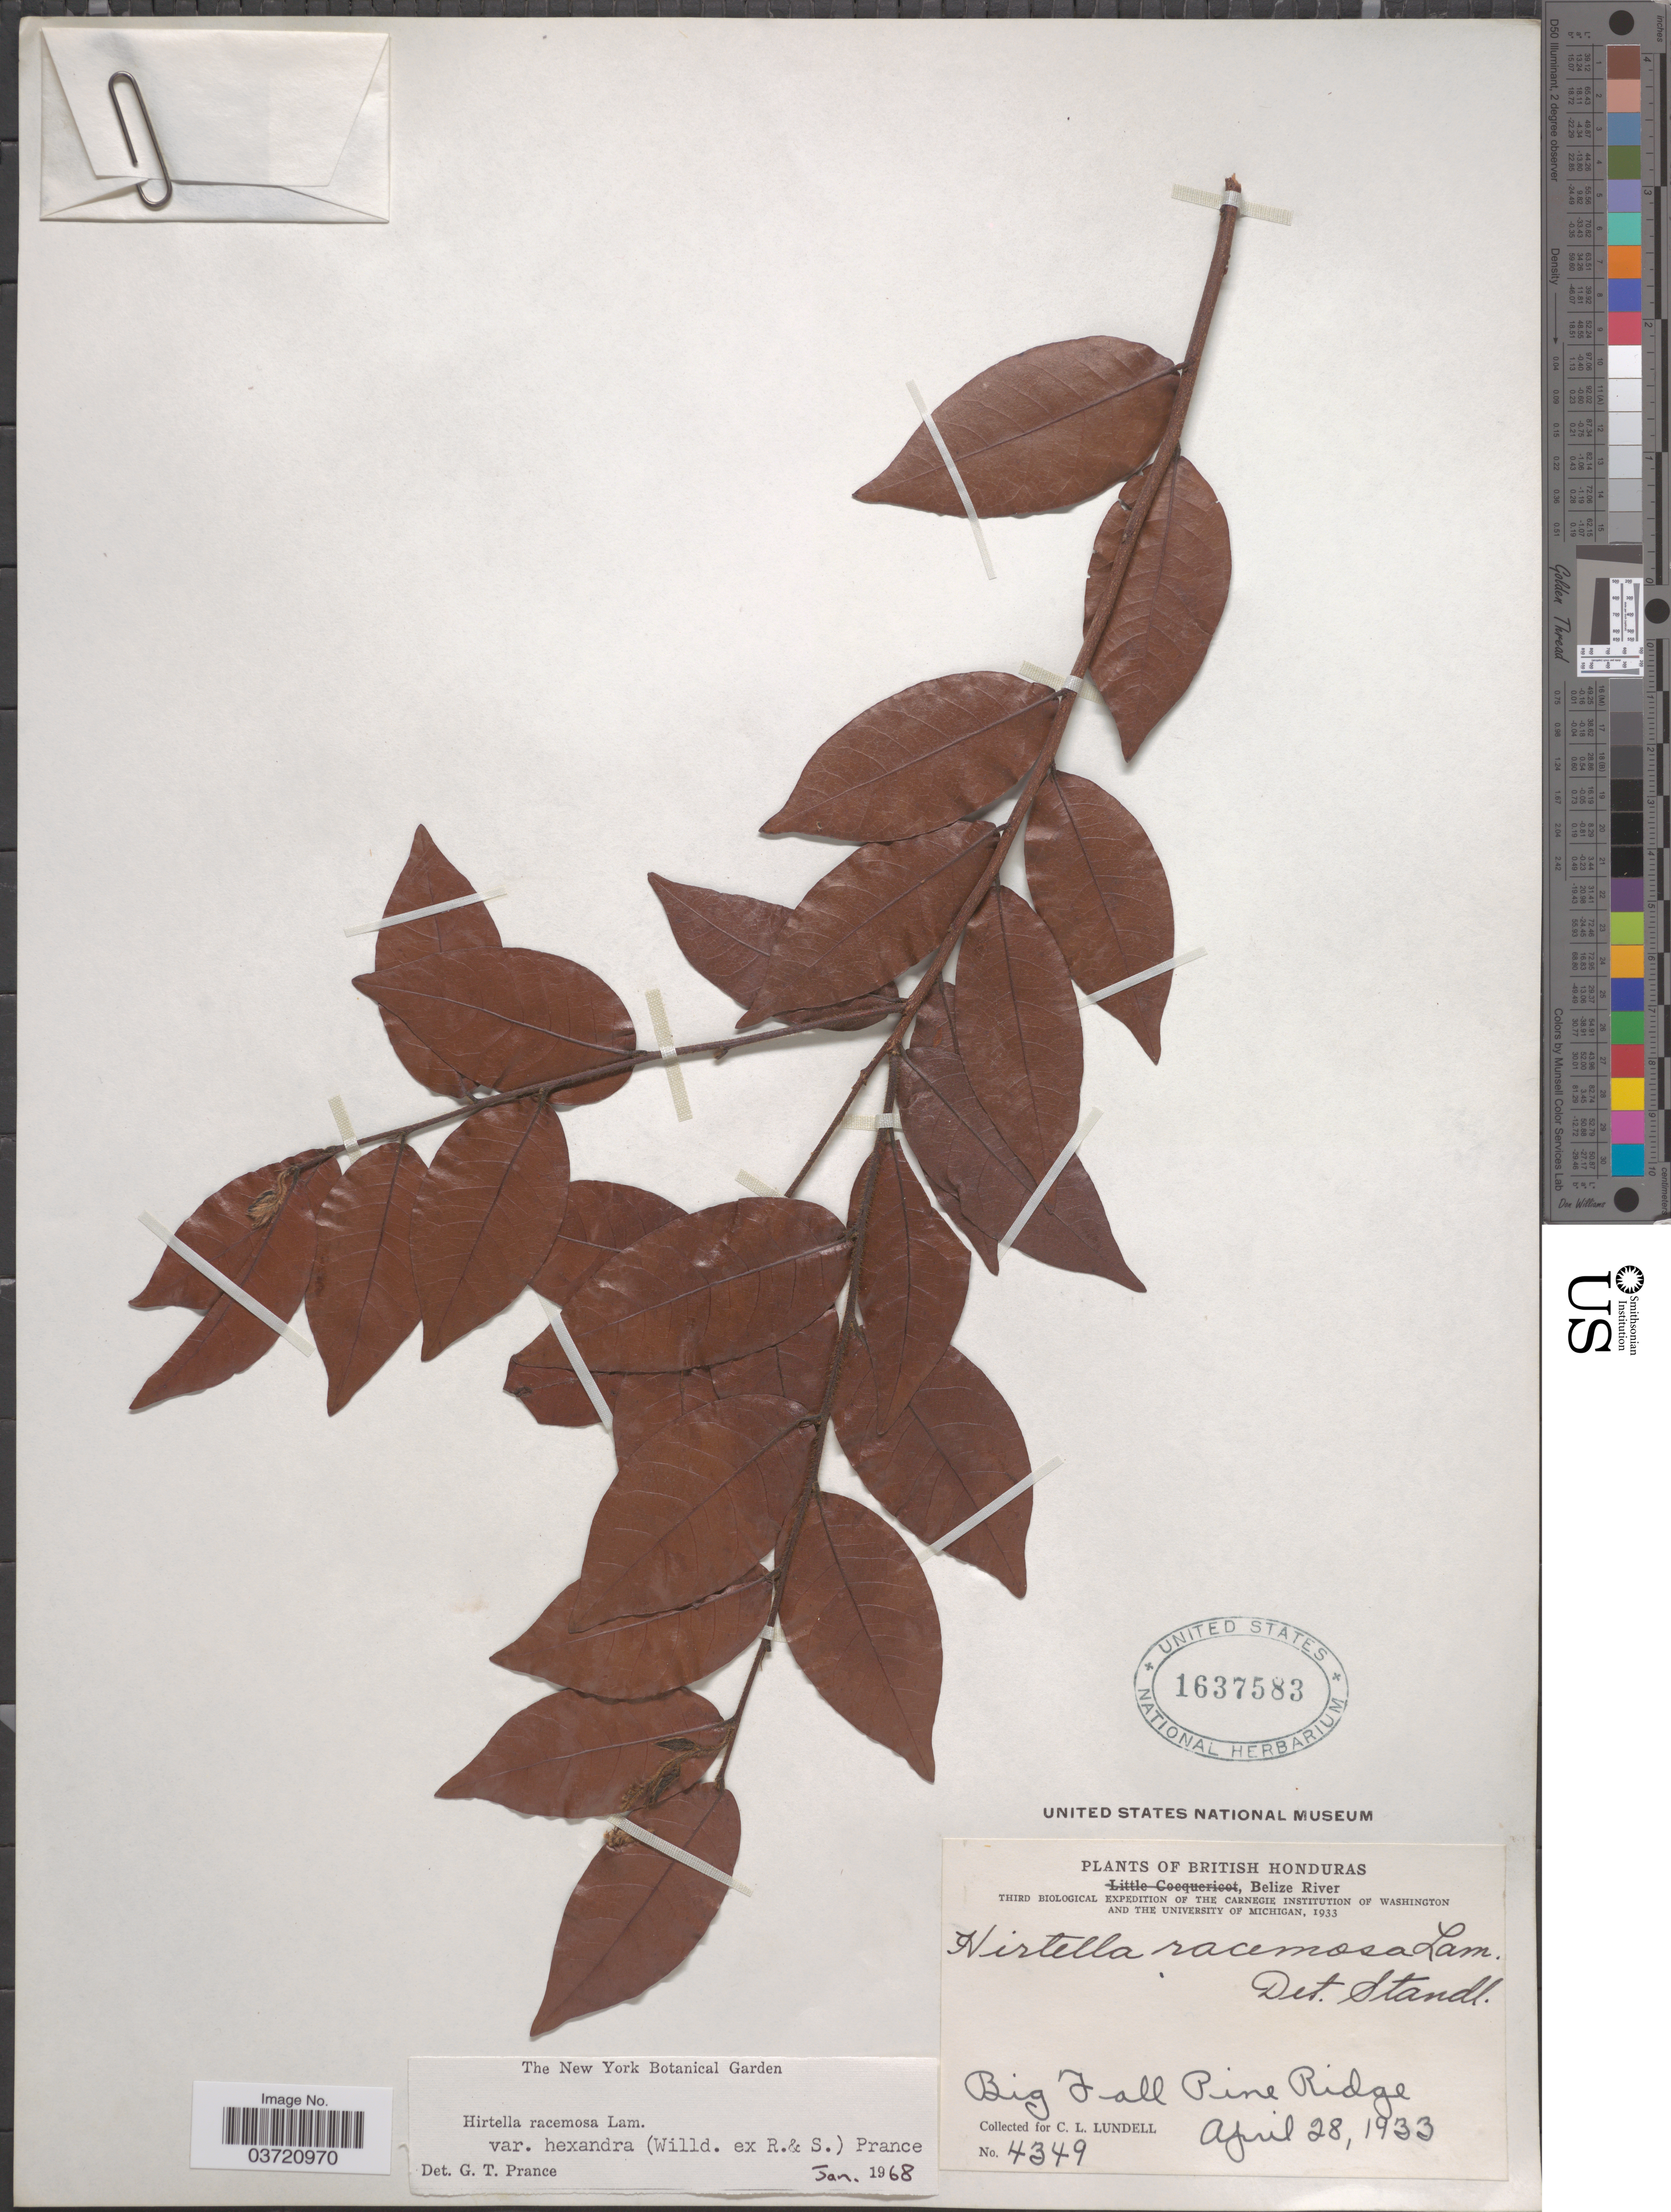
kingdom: Plantae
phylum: Tracheophyta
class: Magnoliopsida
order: Malpighiales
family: Chrysobalanaceae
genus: Hirtella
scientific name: Hirtella racemosa var. hexandra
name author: (Willd. ex Roem. & Schult.) Prance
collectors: C. L. Lundell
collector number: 4349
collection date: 1933-04-28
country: Belize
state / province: Belize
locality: British Honduras. Belize River. Big Fall Pine Ridge.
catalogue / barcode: US 1637583